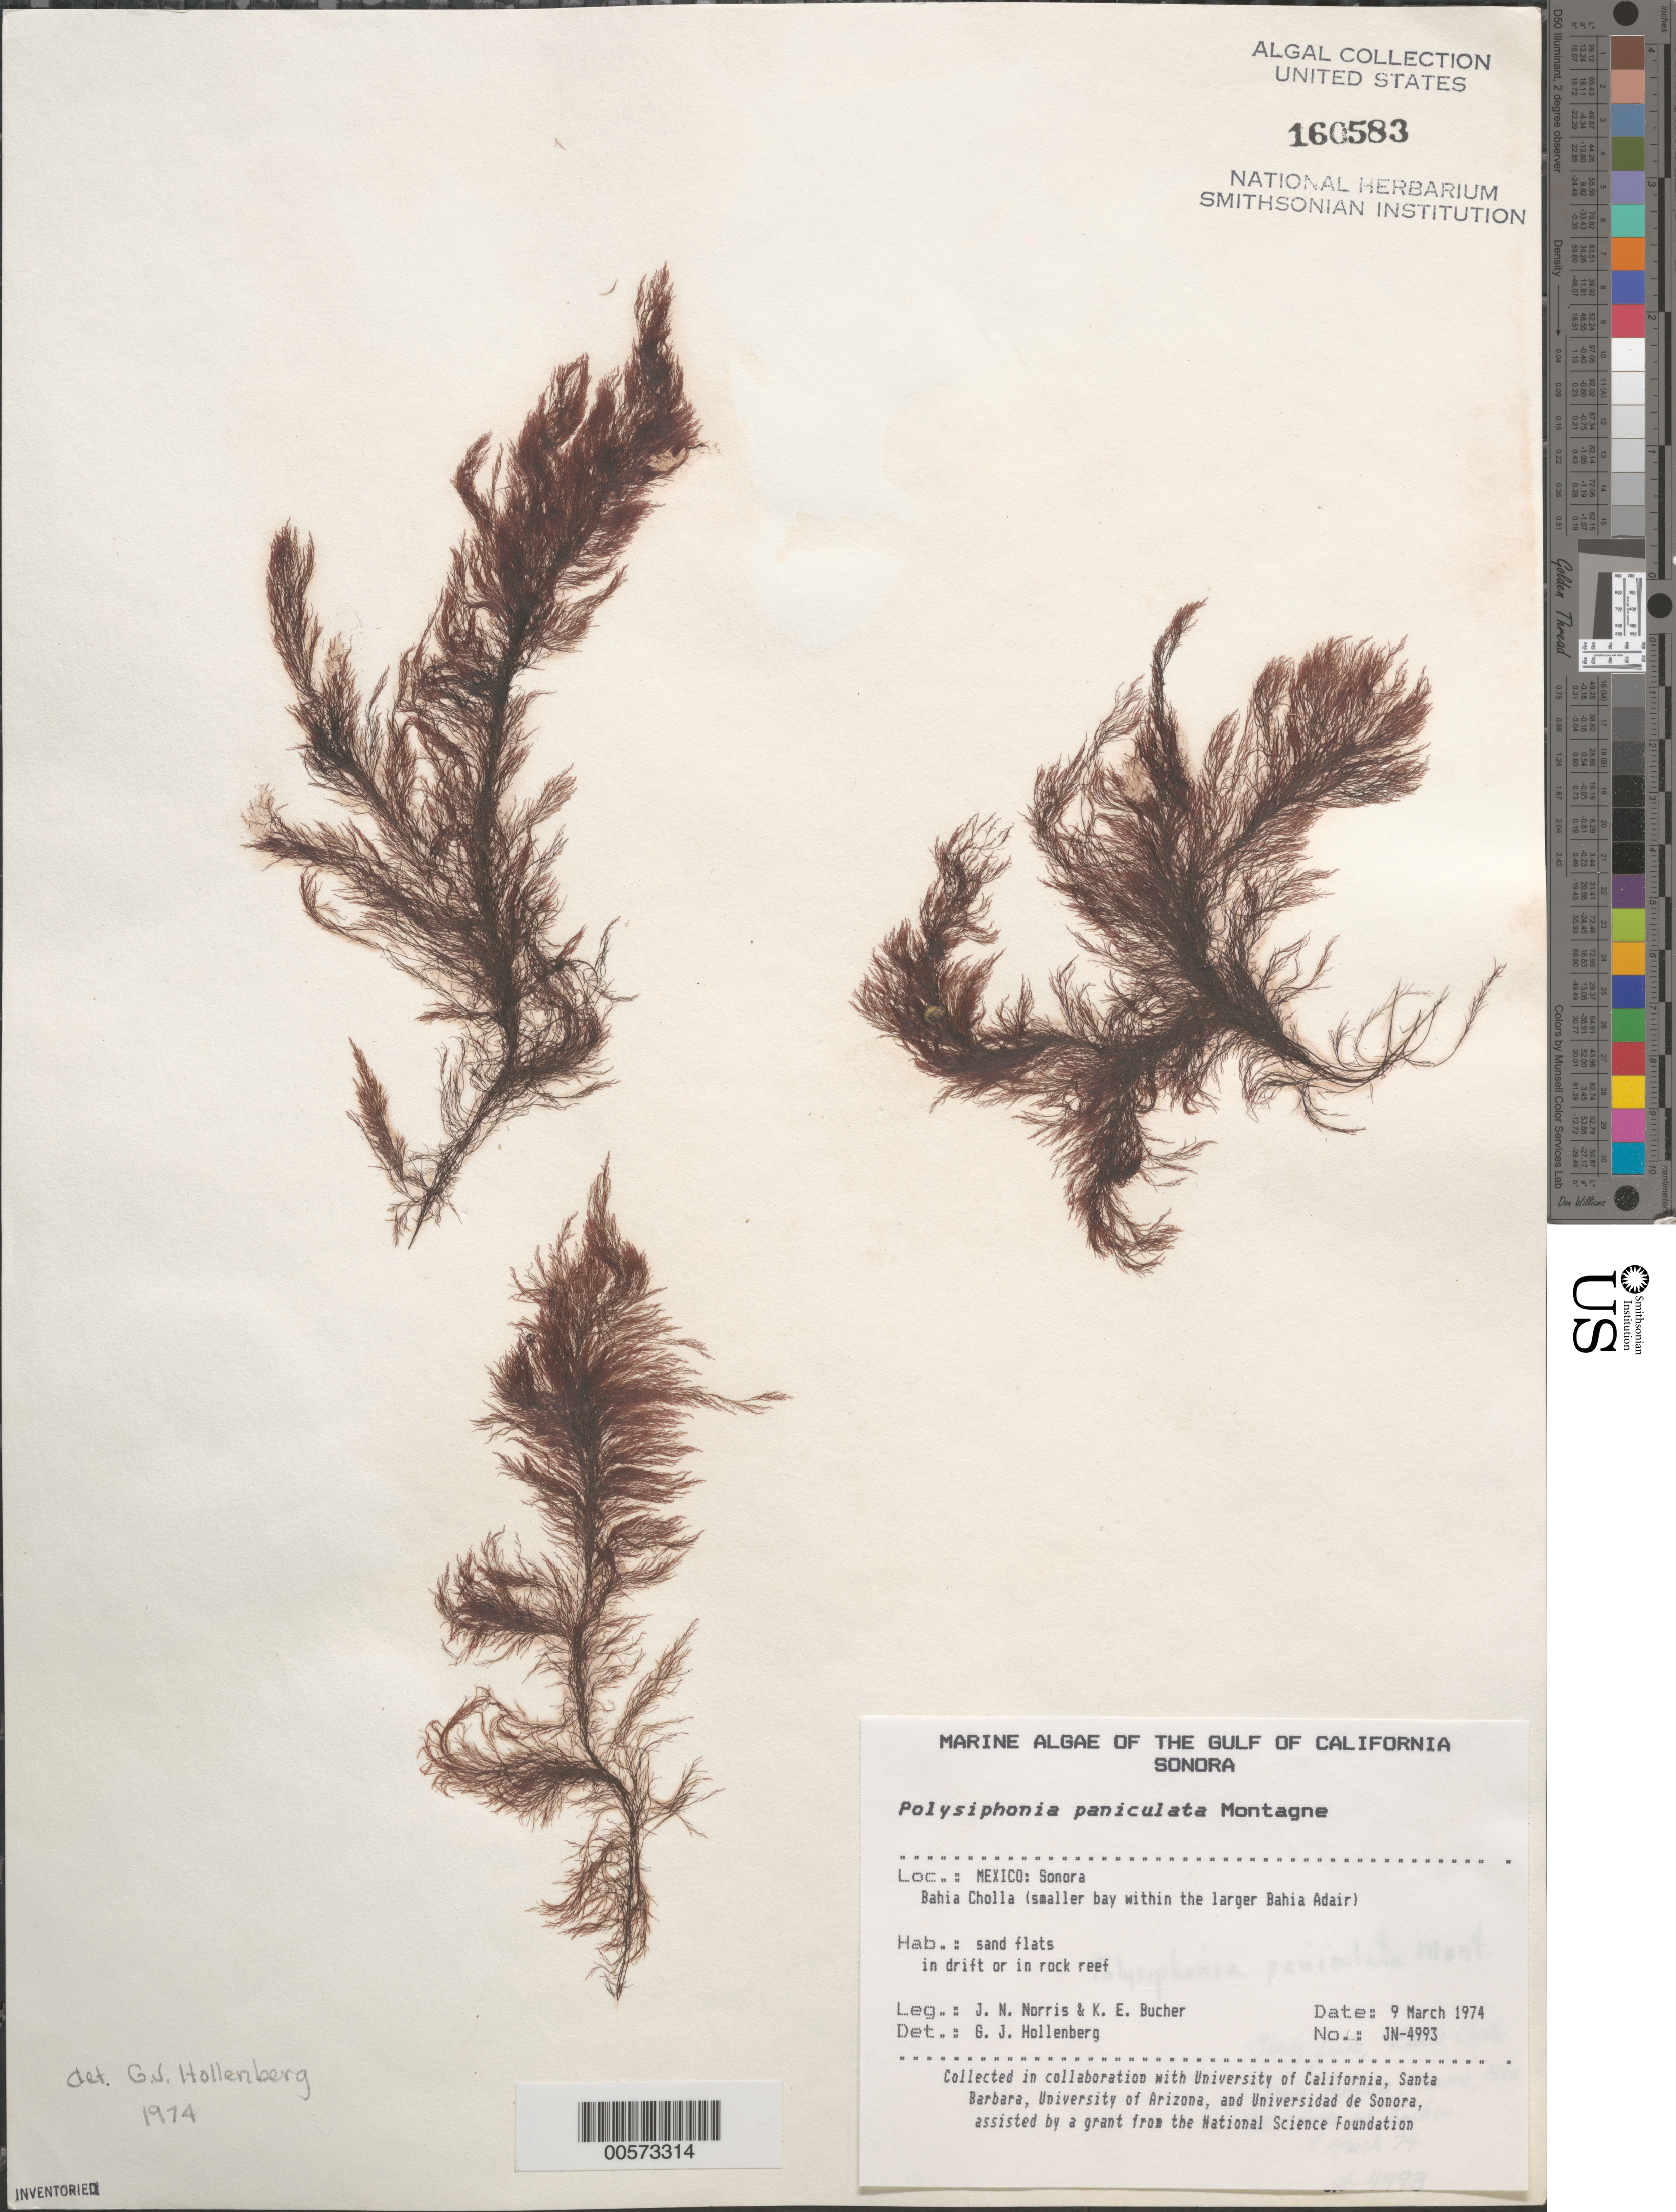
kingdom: Plantae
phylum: Rhodophyta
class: Florideophyceae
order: Ceramiales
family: Rhodomelaceae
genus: Eutrichosiphonia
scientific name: Eutrichosiphonia paniculata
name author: (Mont.) D.E.Bustamante & T.O. Cho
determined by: Algae name updating Project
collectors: J. N. Norris & K. E. Bucher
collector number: JN-4993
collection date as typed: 09 Mar 1974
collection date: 1974-03-09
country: Mexico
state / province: Sonora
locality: Bahia Cholla, Bahia Adair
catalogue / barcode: US 160583